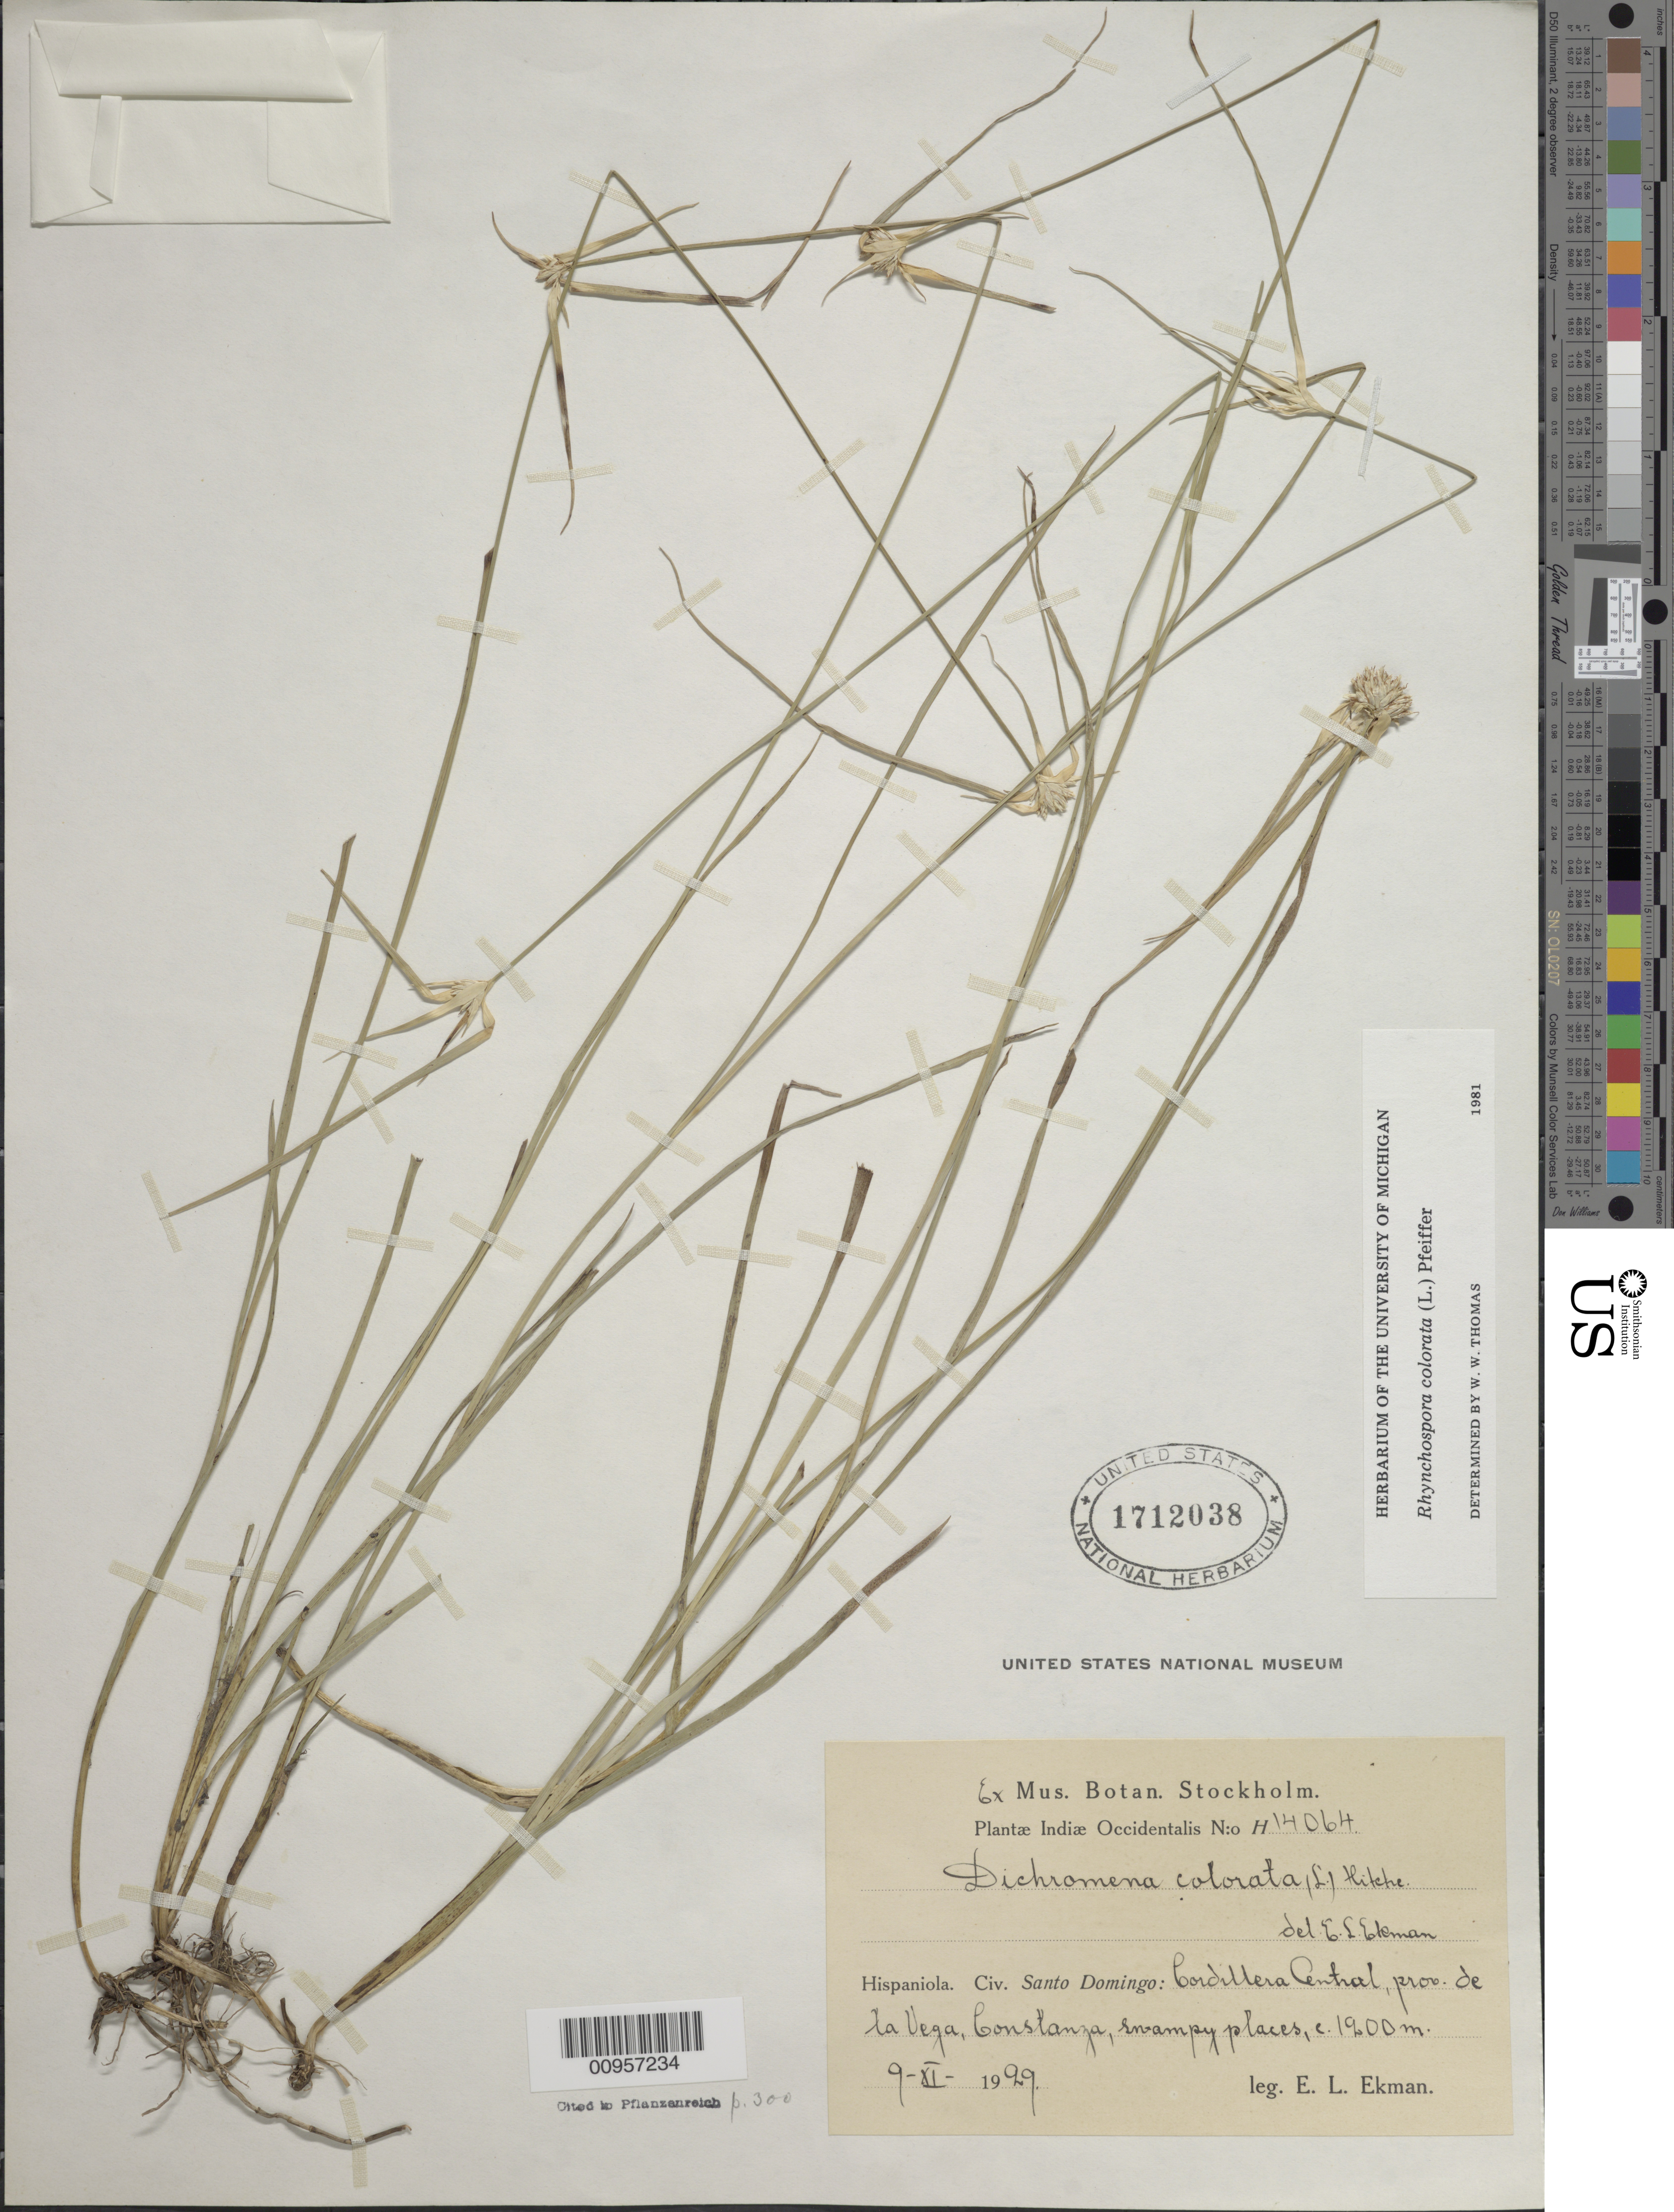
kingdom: Plantae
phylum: Tracheophyta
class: Liliopsida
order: Poales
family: Cyperaceae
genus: Rhynchospora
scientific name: Rhynchospora colorata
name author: (L.) H. Pfeiff.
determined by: Thomas, W. W., (NY), New York Botanical Garden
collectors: E. L. Ekman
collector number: H 14064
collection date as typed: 09 Nov 1929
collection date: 1929-11-09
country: Dominican Republic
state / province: La Vega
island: Hispaniola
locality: Cordillera Central, Constanza, swampy places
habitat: Swampy places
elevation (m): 1200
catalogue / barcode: US 1712038